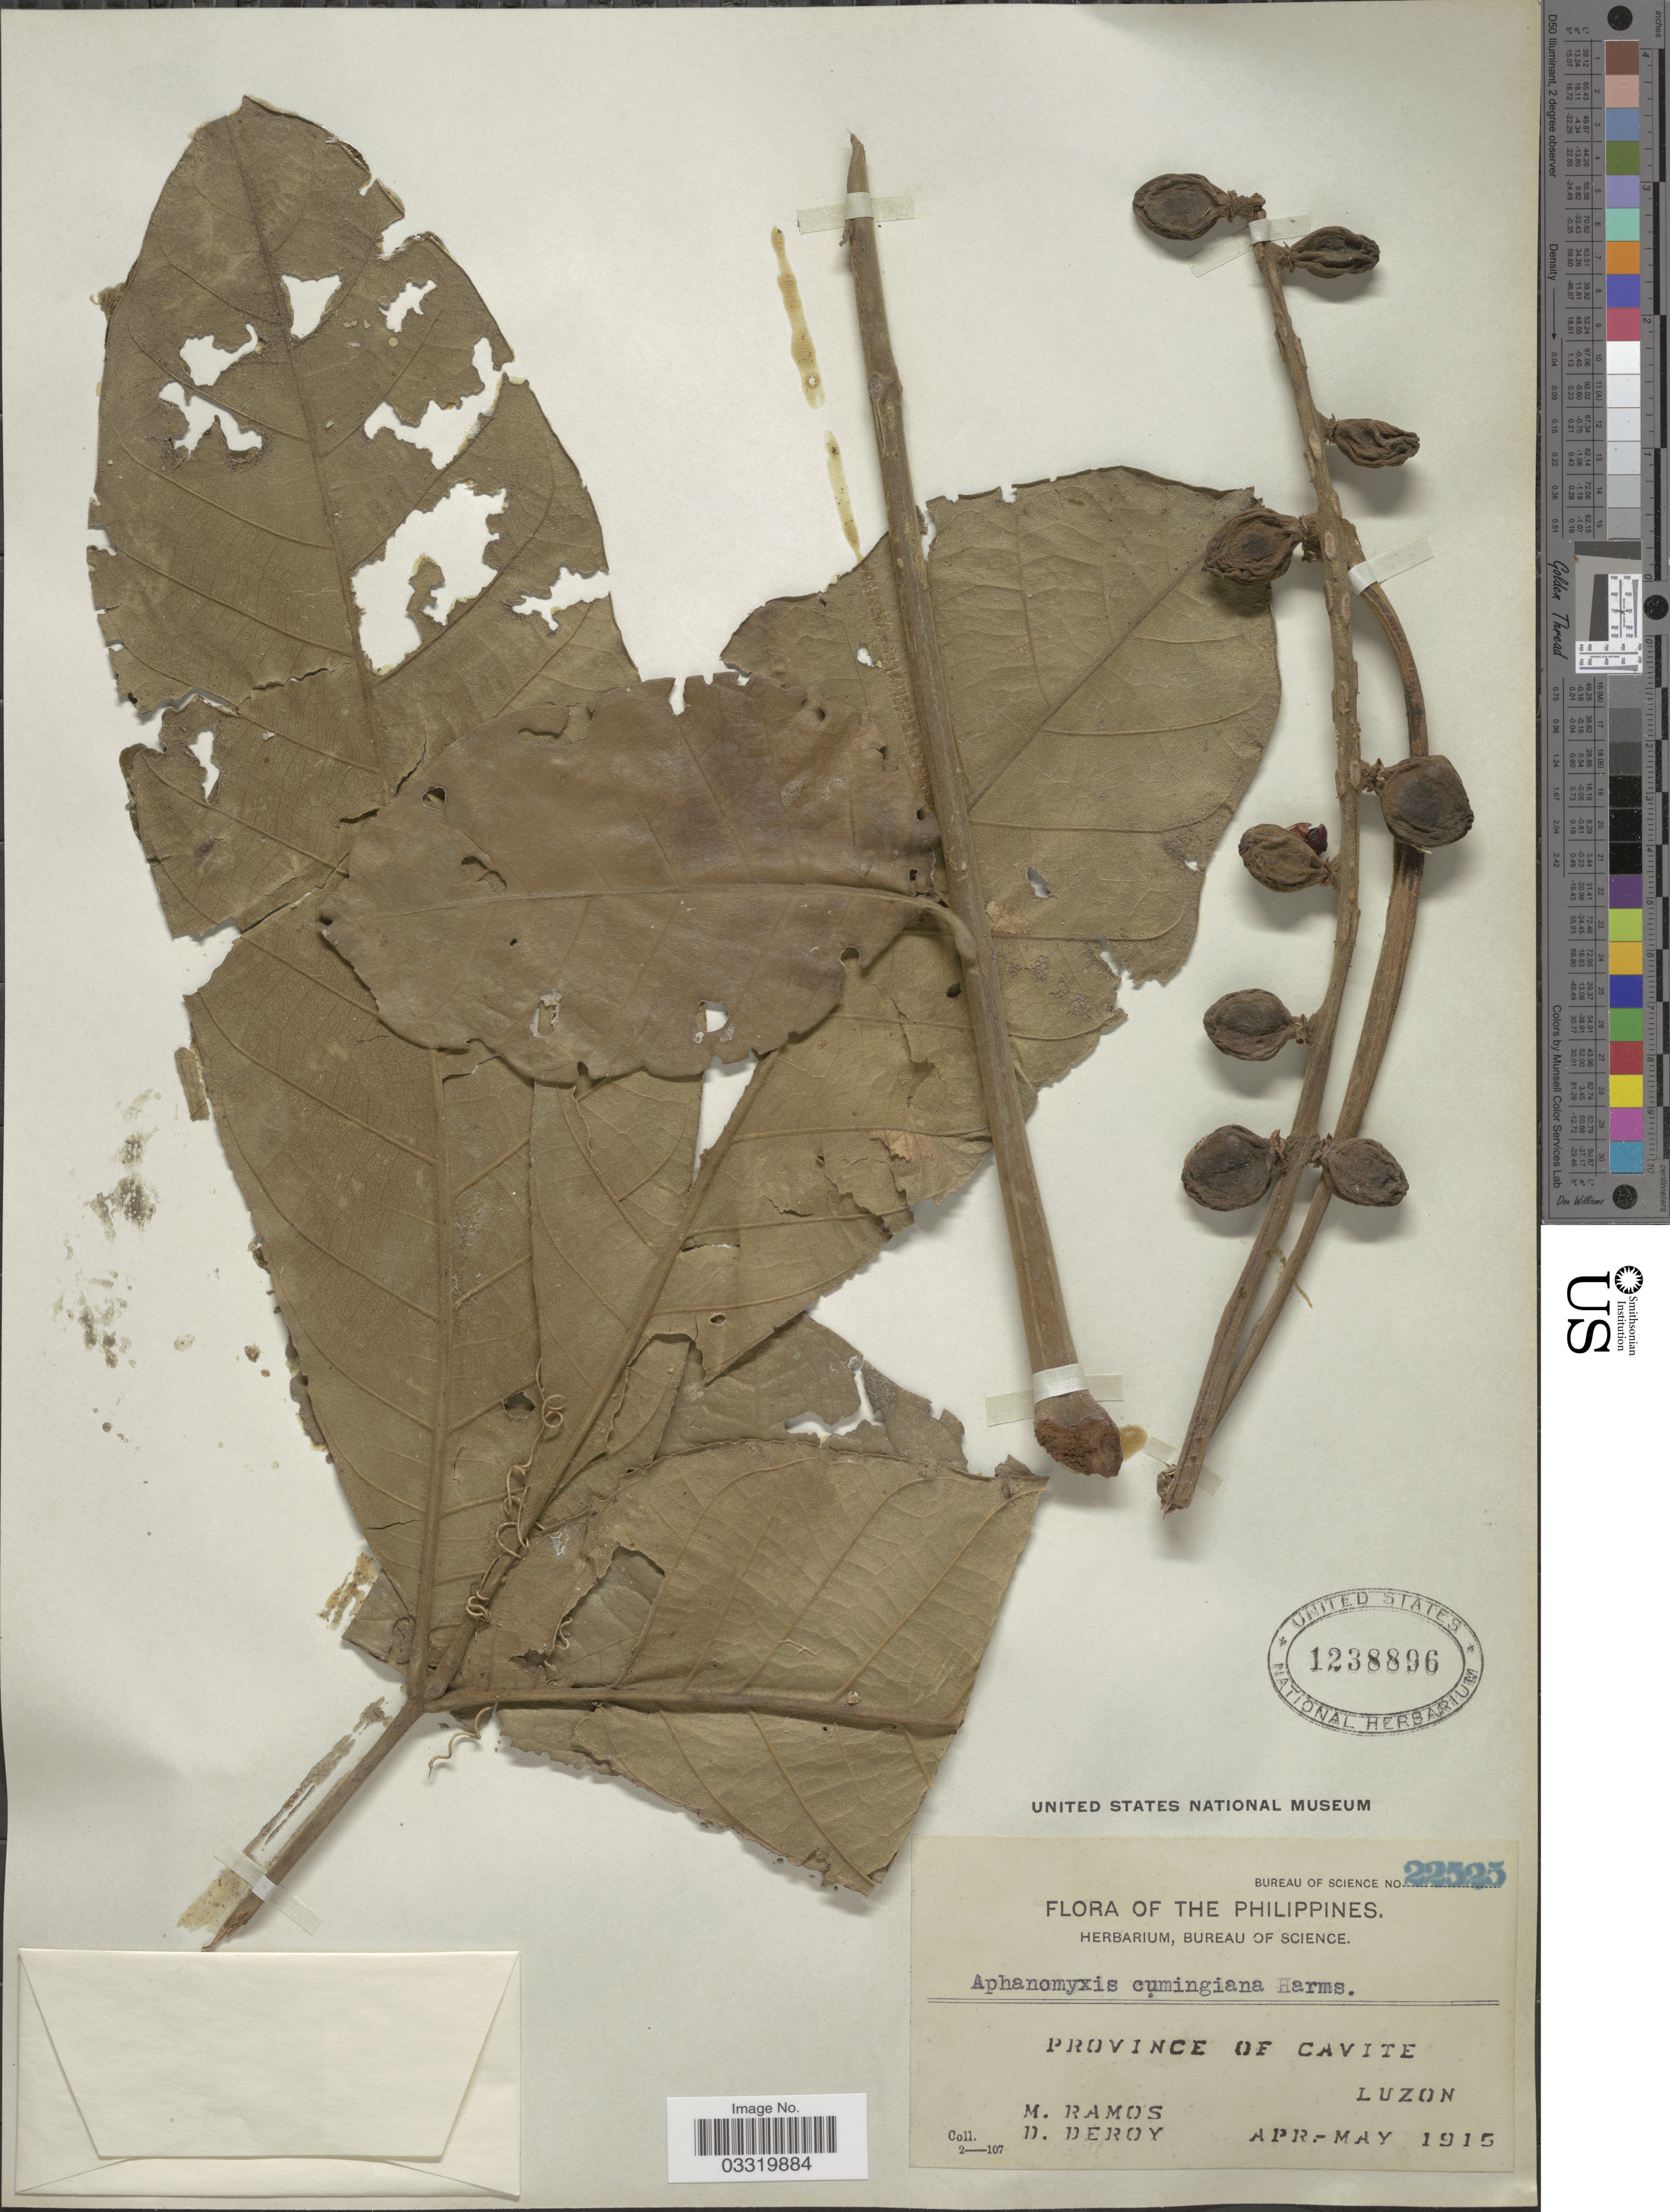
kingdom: Plantae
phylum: Tracheophyta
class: Magnoliopsida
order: Sapindales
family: Meliaceae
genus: Aphanamixis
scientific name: Aphanamixis polystachya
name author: (Wall.) R. Parker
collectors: M. Ramos & D. Deroy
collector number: Bureau of Science 22525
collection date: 1915-04/1915-05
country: Philippines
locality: Province of Cavite, Luzon.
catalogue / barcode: US 1238896